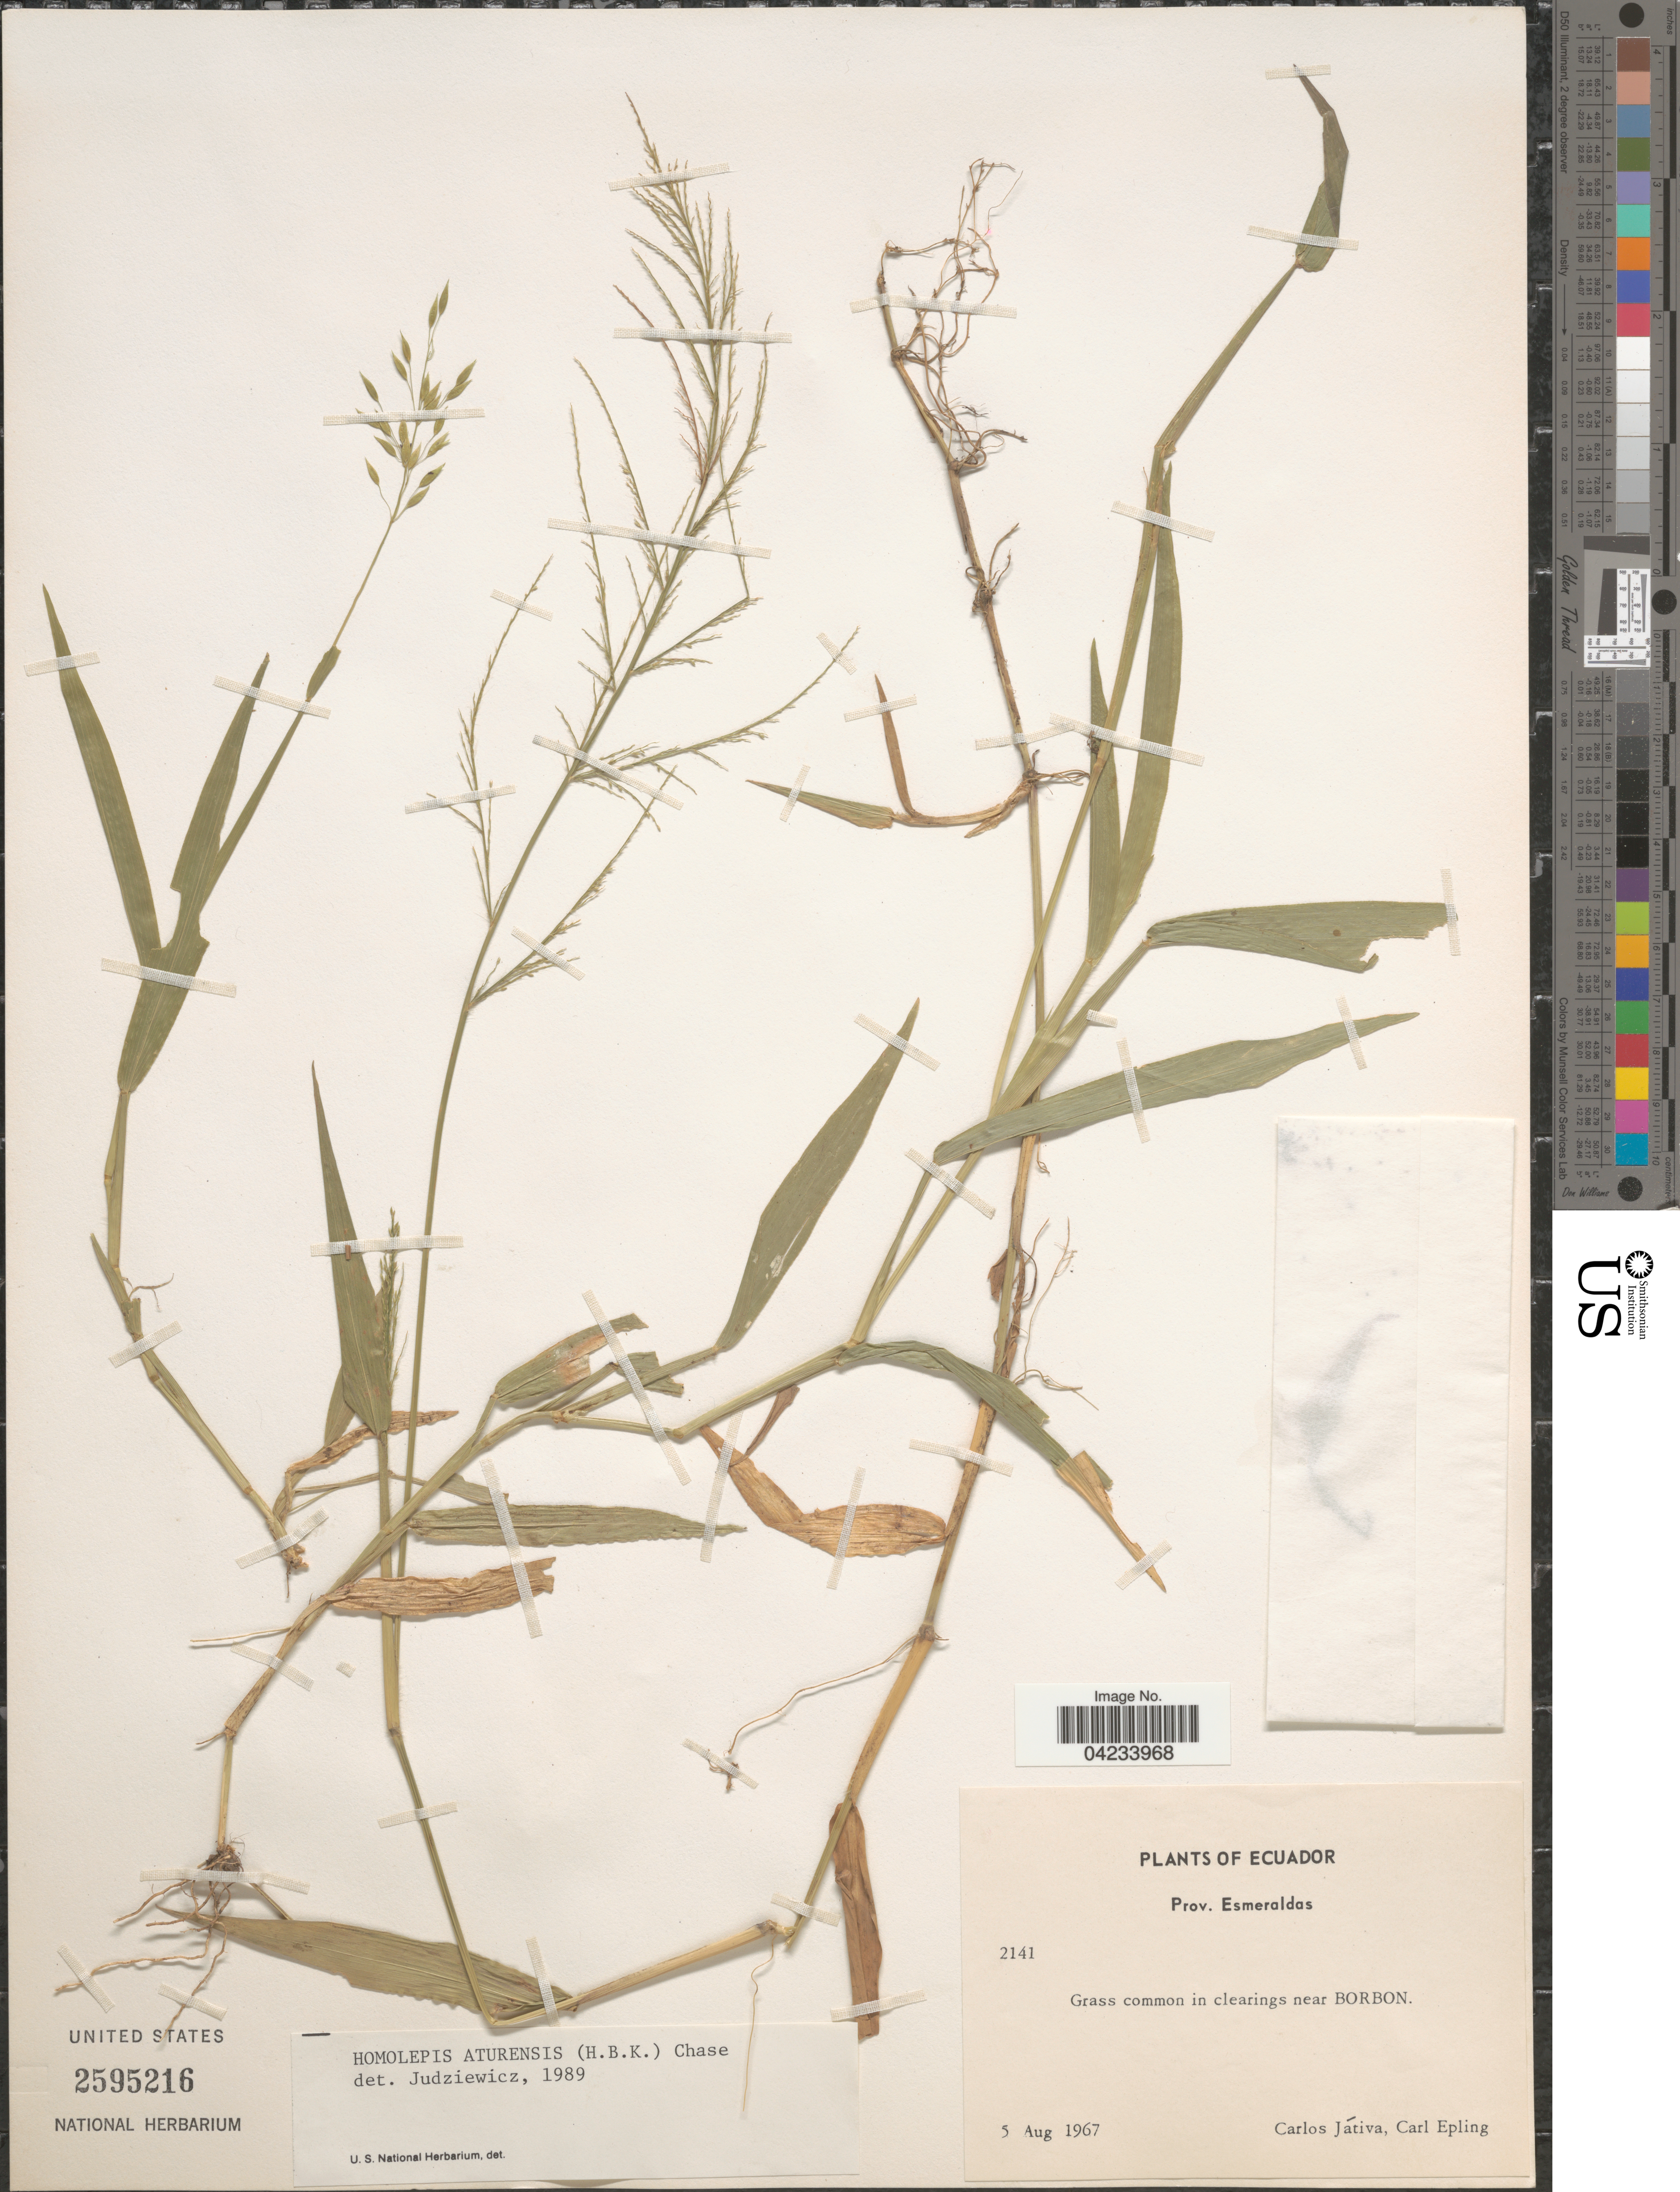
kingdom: Plantae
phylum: Tracheophyta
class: Liliopsida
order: Poales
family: Poaceae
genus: Homolepis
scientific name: Homolepis aturensis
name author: (Kunth) Chase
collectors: C. D. Játiva & C. C. Epling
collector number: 2141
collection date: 1967-08-05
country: Ecuador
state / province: Esmeraldas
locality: In clearings near Borbon.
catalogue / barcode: US 2595216